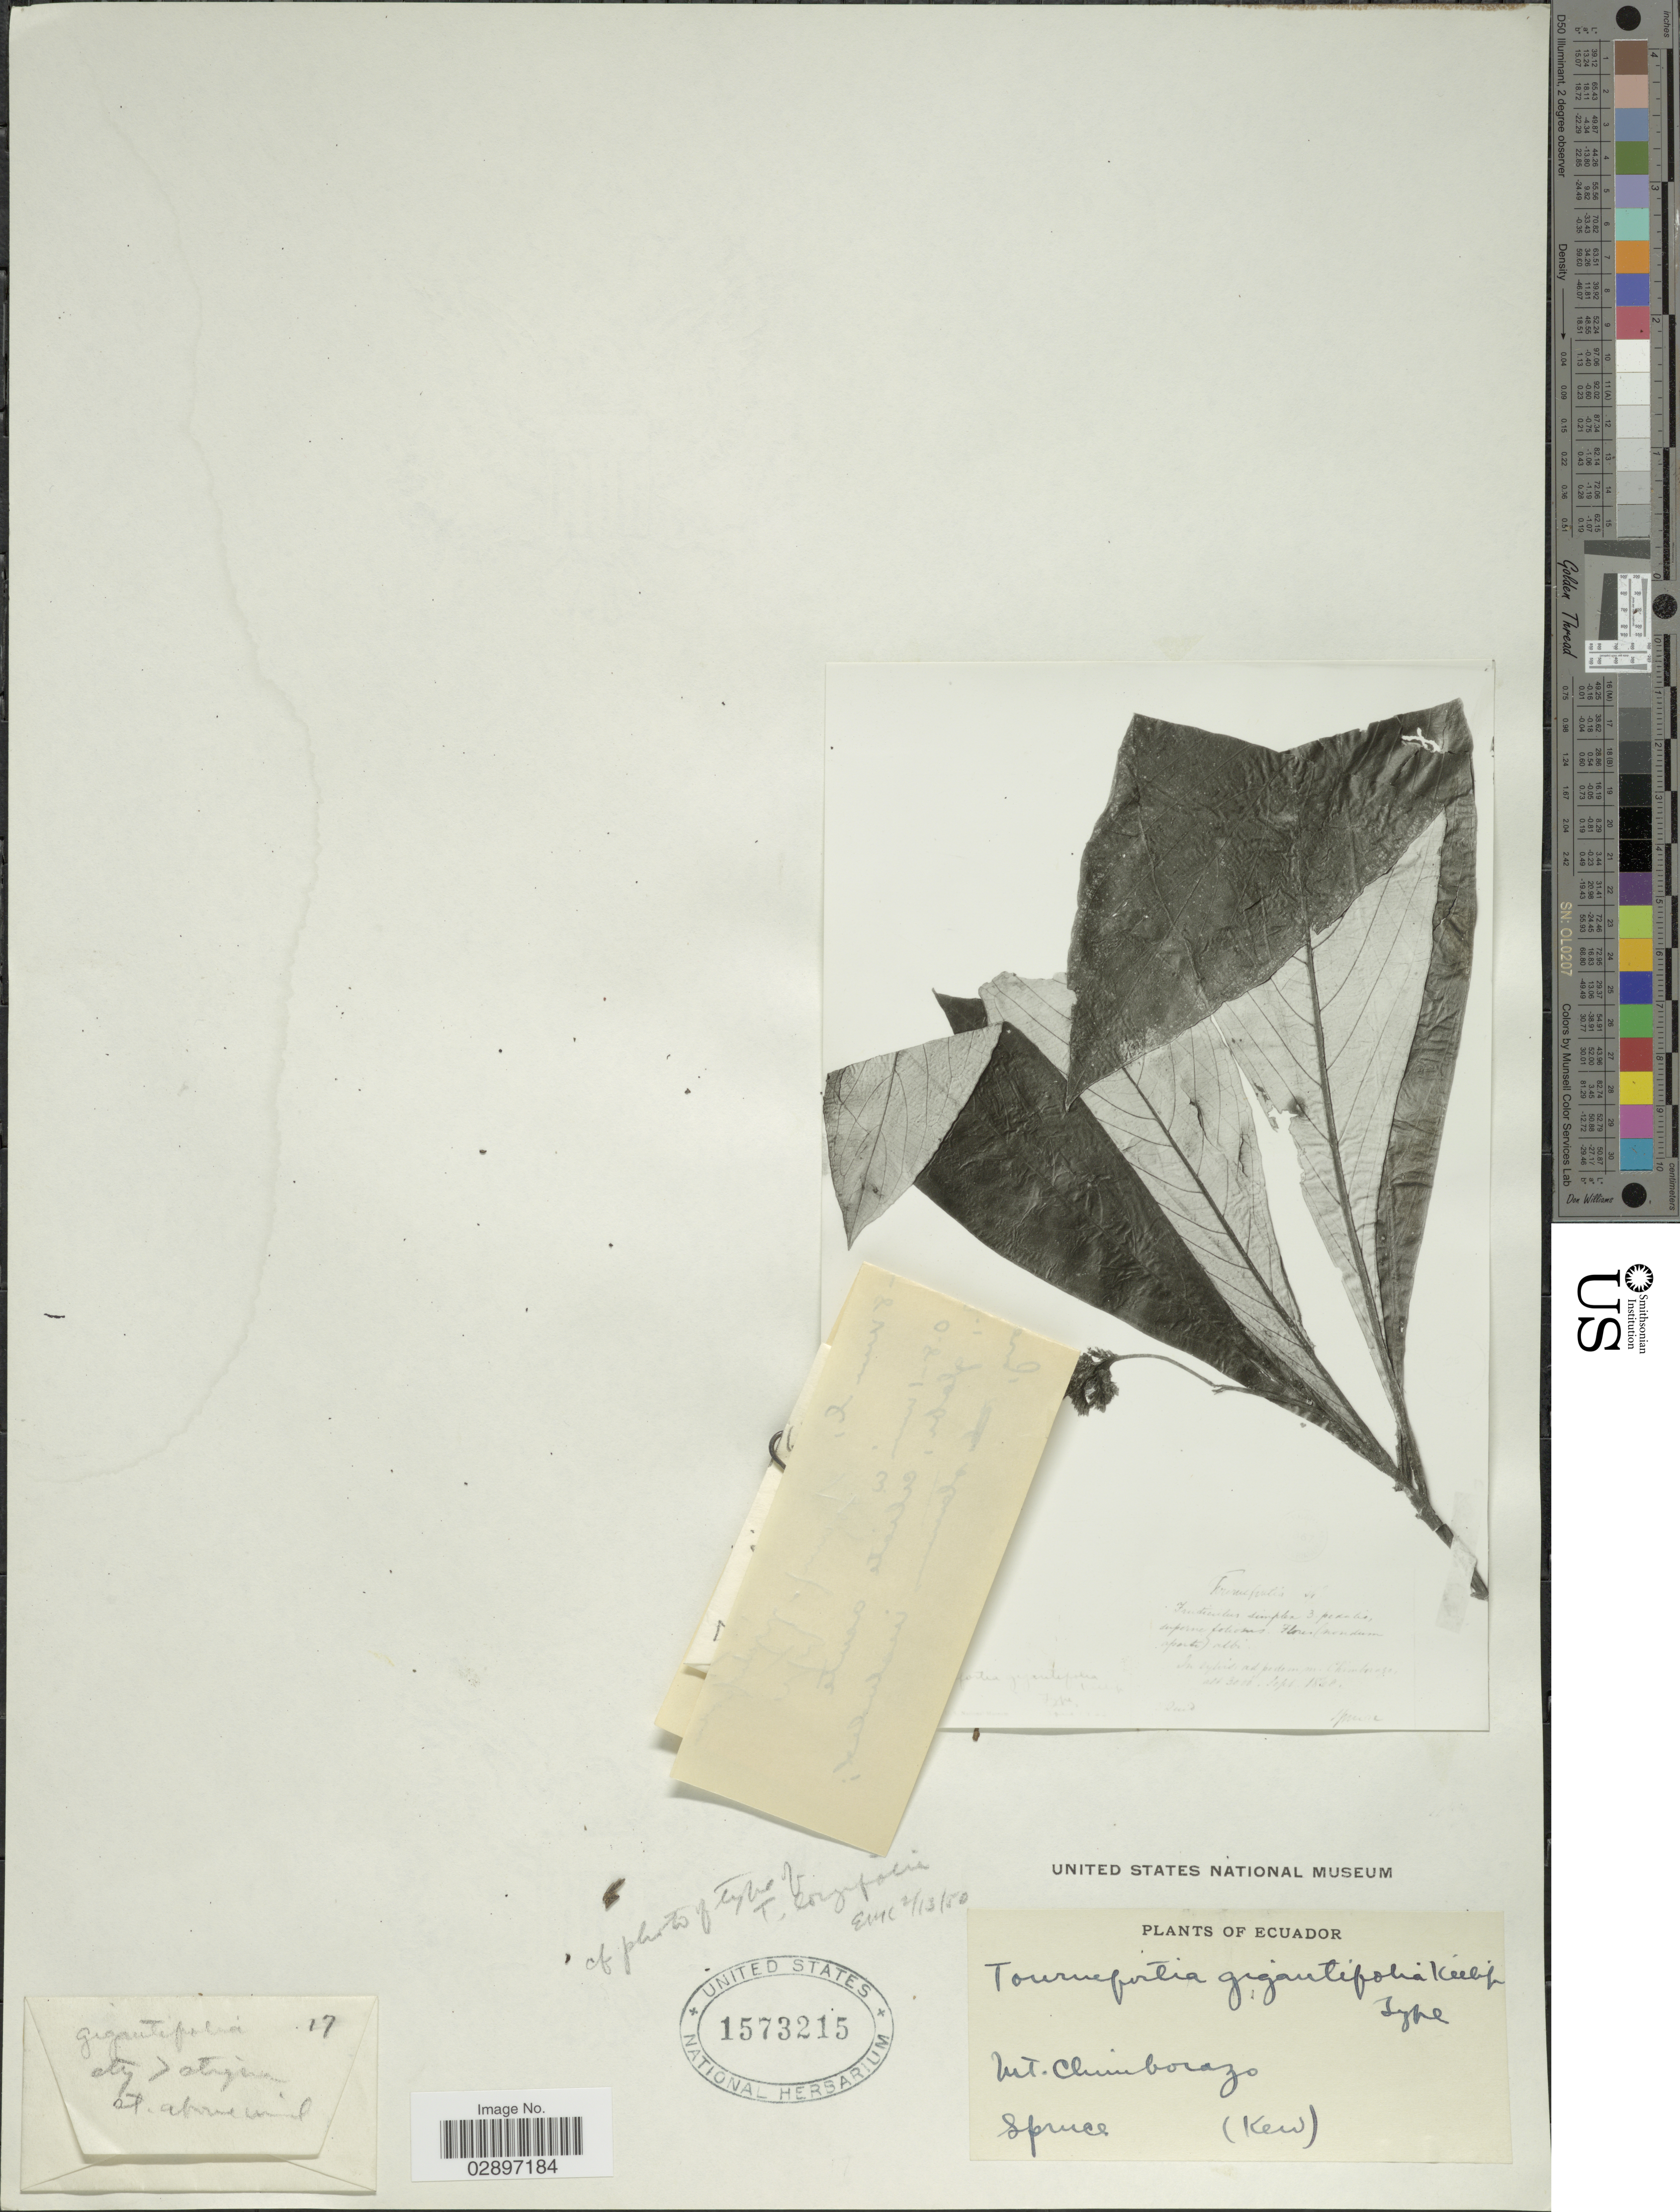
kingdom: Plantae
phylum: Tracheophyta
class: Magnoliopsida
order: Boraginales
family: Heliotropiaceae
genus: Tournefortia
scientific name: Tournefortia gigantifolia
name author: Killip ex J.S. Mill.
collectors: -. Spruce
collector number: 17?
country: Ecuador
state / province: Chimborazo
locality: Mt. Chimborazo.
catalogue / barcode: US 1573215